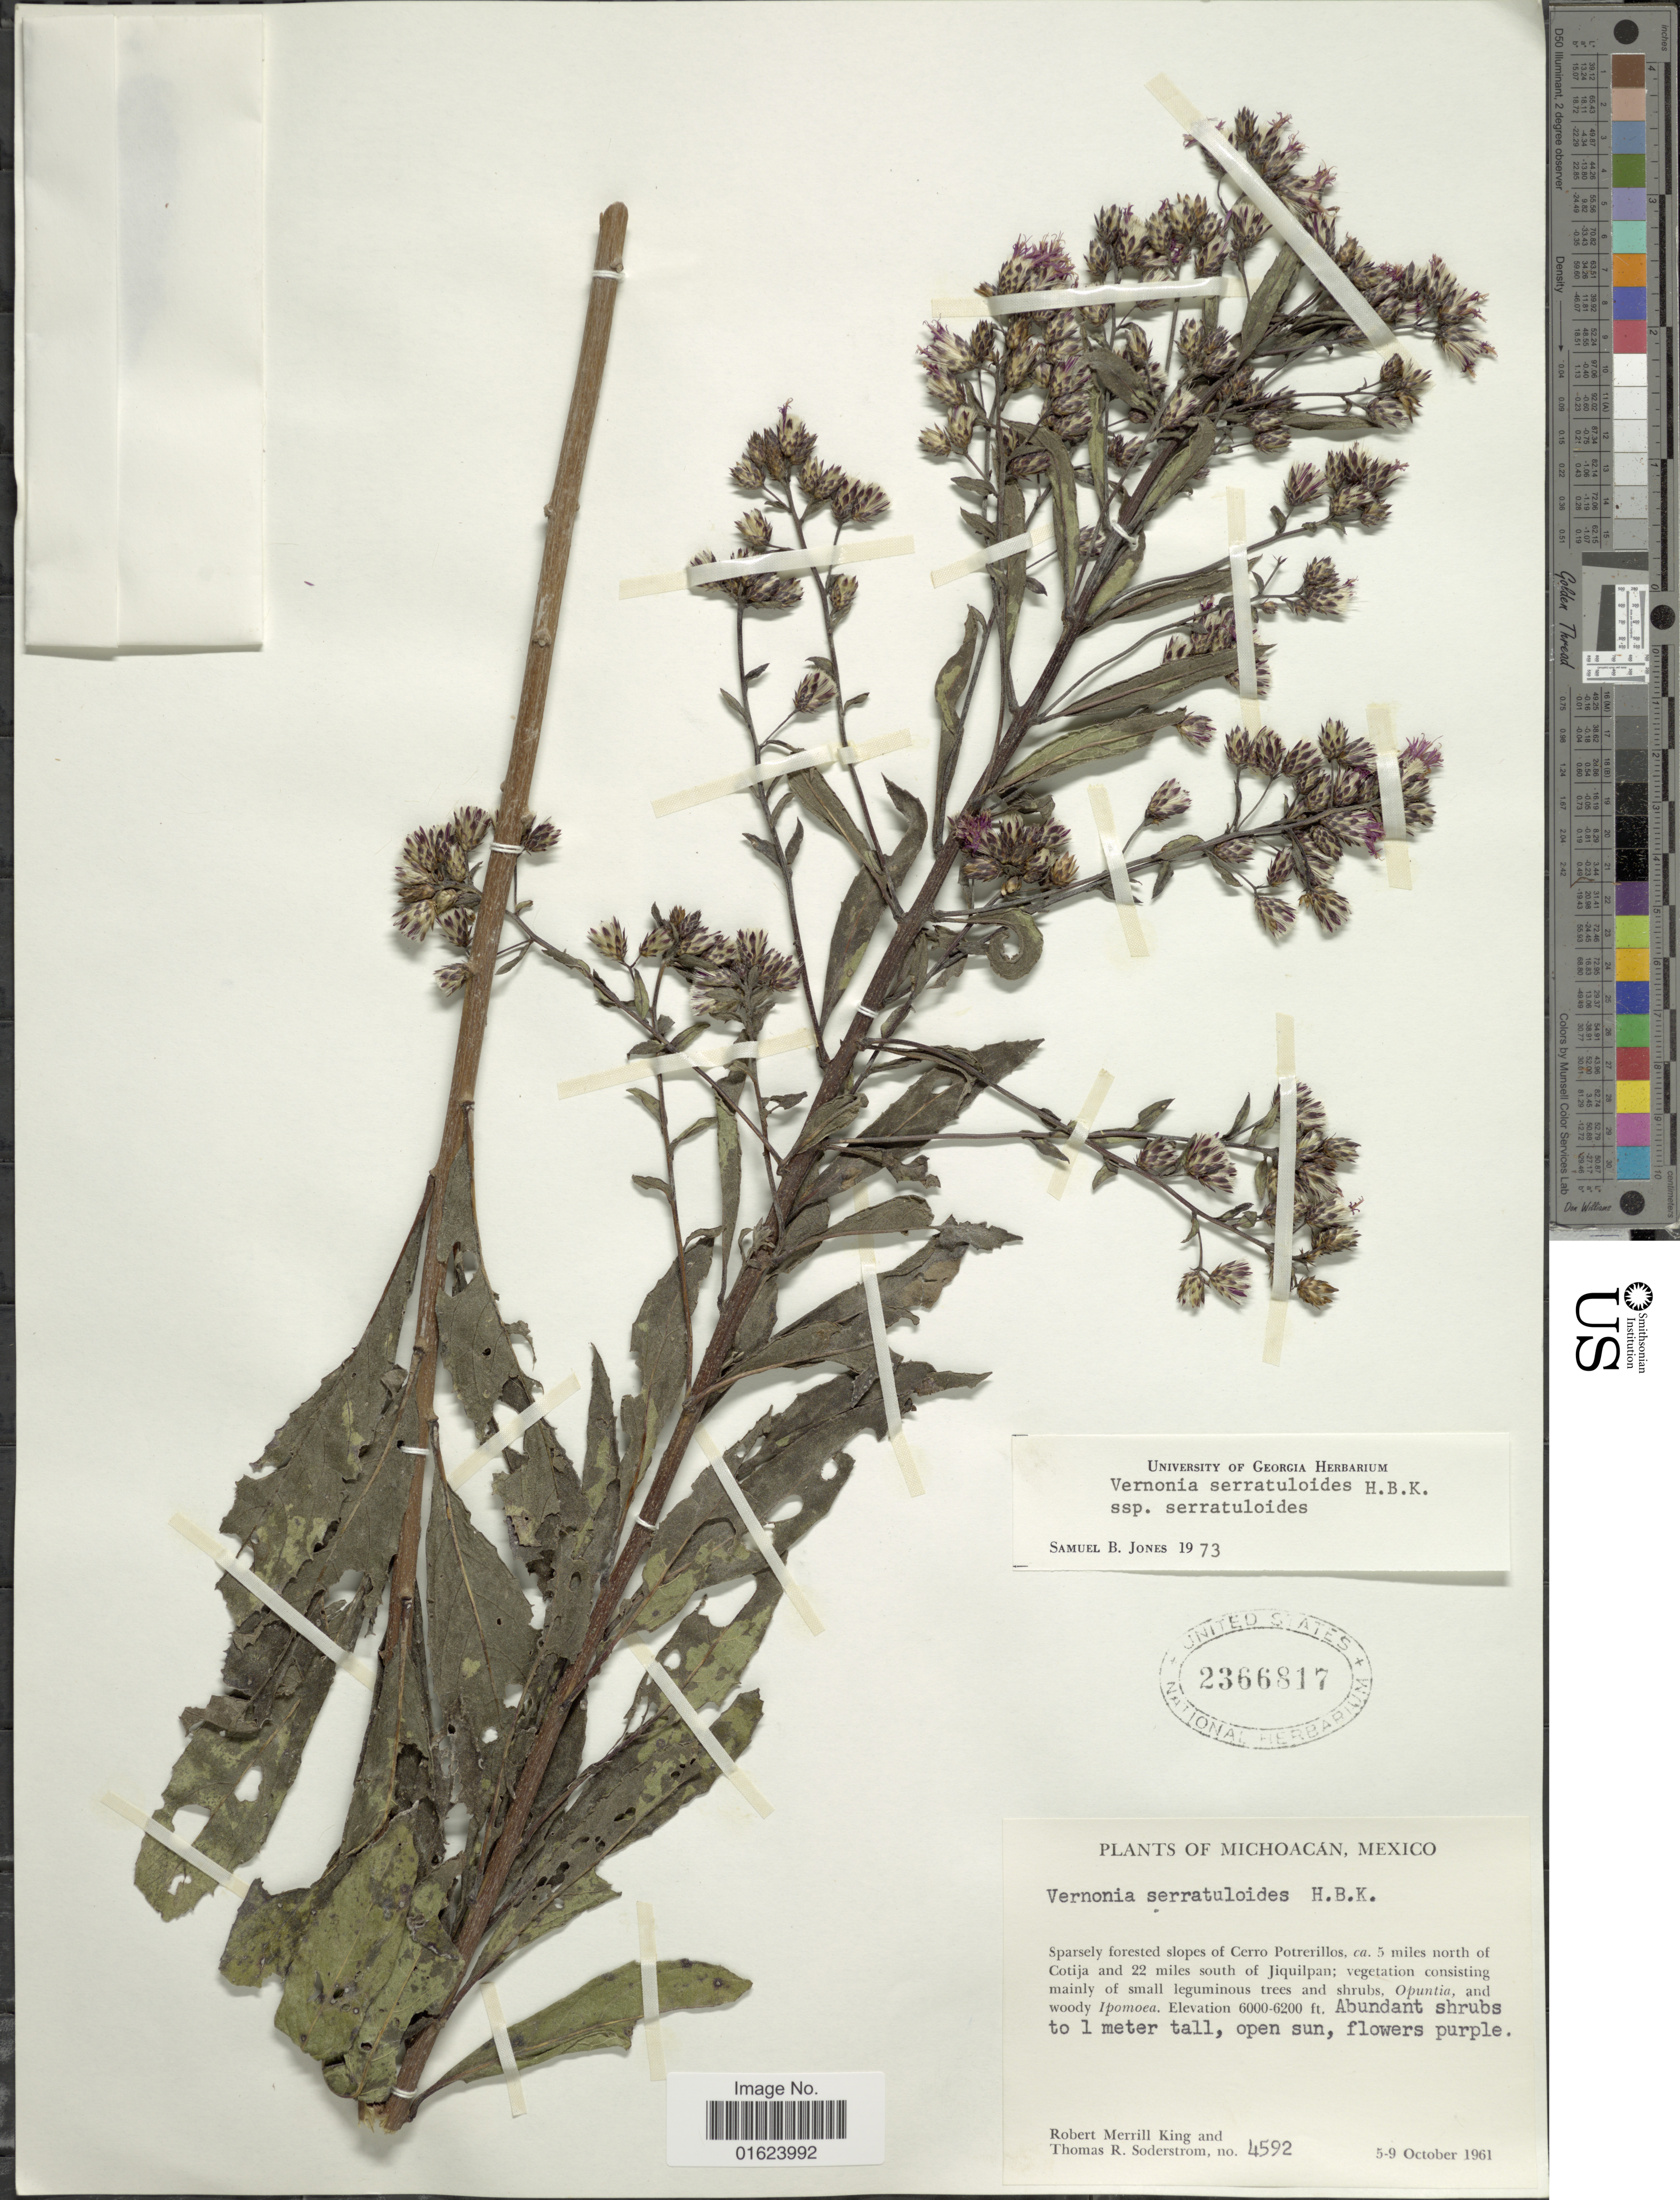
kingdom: Plantae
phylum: Tracheophyta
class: Magnoliopsida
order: Asterales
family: Asteraceae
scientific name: Vickianthus serratuloides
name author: (Kunth) H. Rob.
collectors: R. M. King & T. R. Soderstrom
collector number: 4592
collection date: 1961-10-05/1961-10-09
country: Mexico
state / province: Michoacán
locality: Michoacan, Mexico. Slopes of Cerro Potrerillos, ca. 5 miles north of Cotija and 22 miles south of Jiquilpan.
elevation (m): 1829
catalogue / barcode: US 2366817